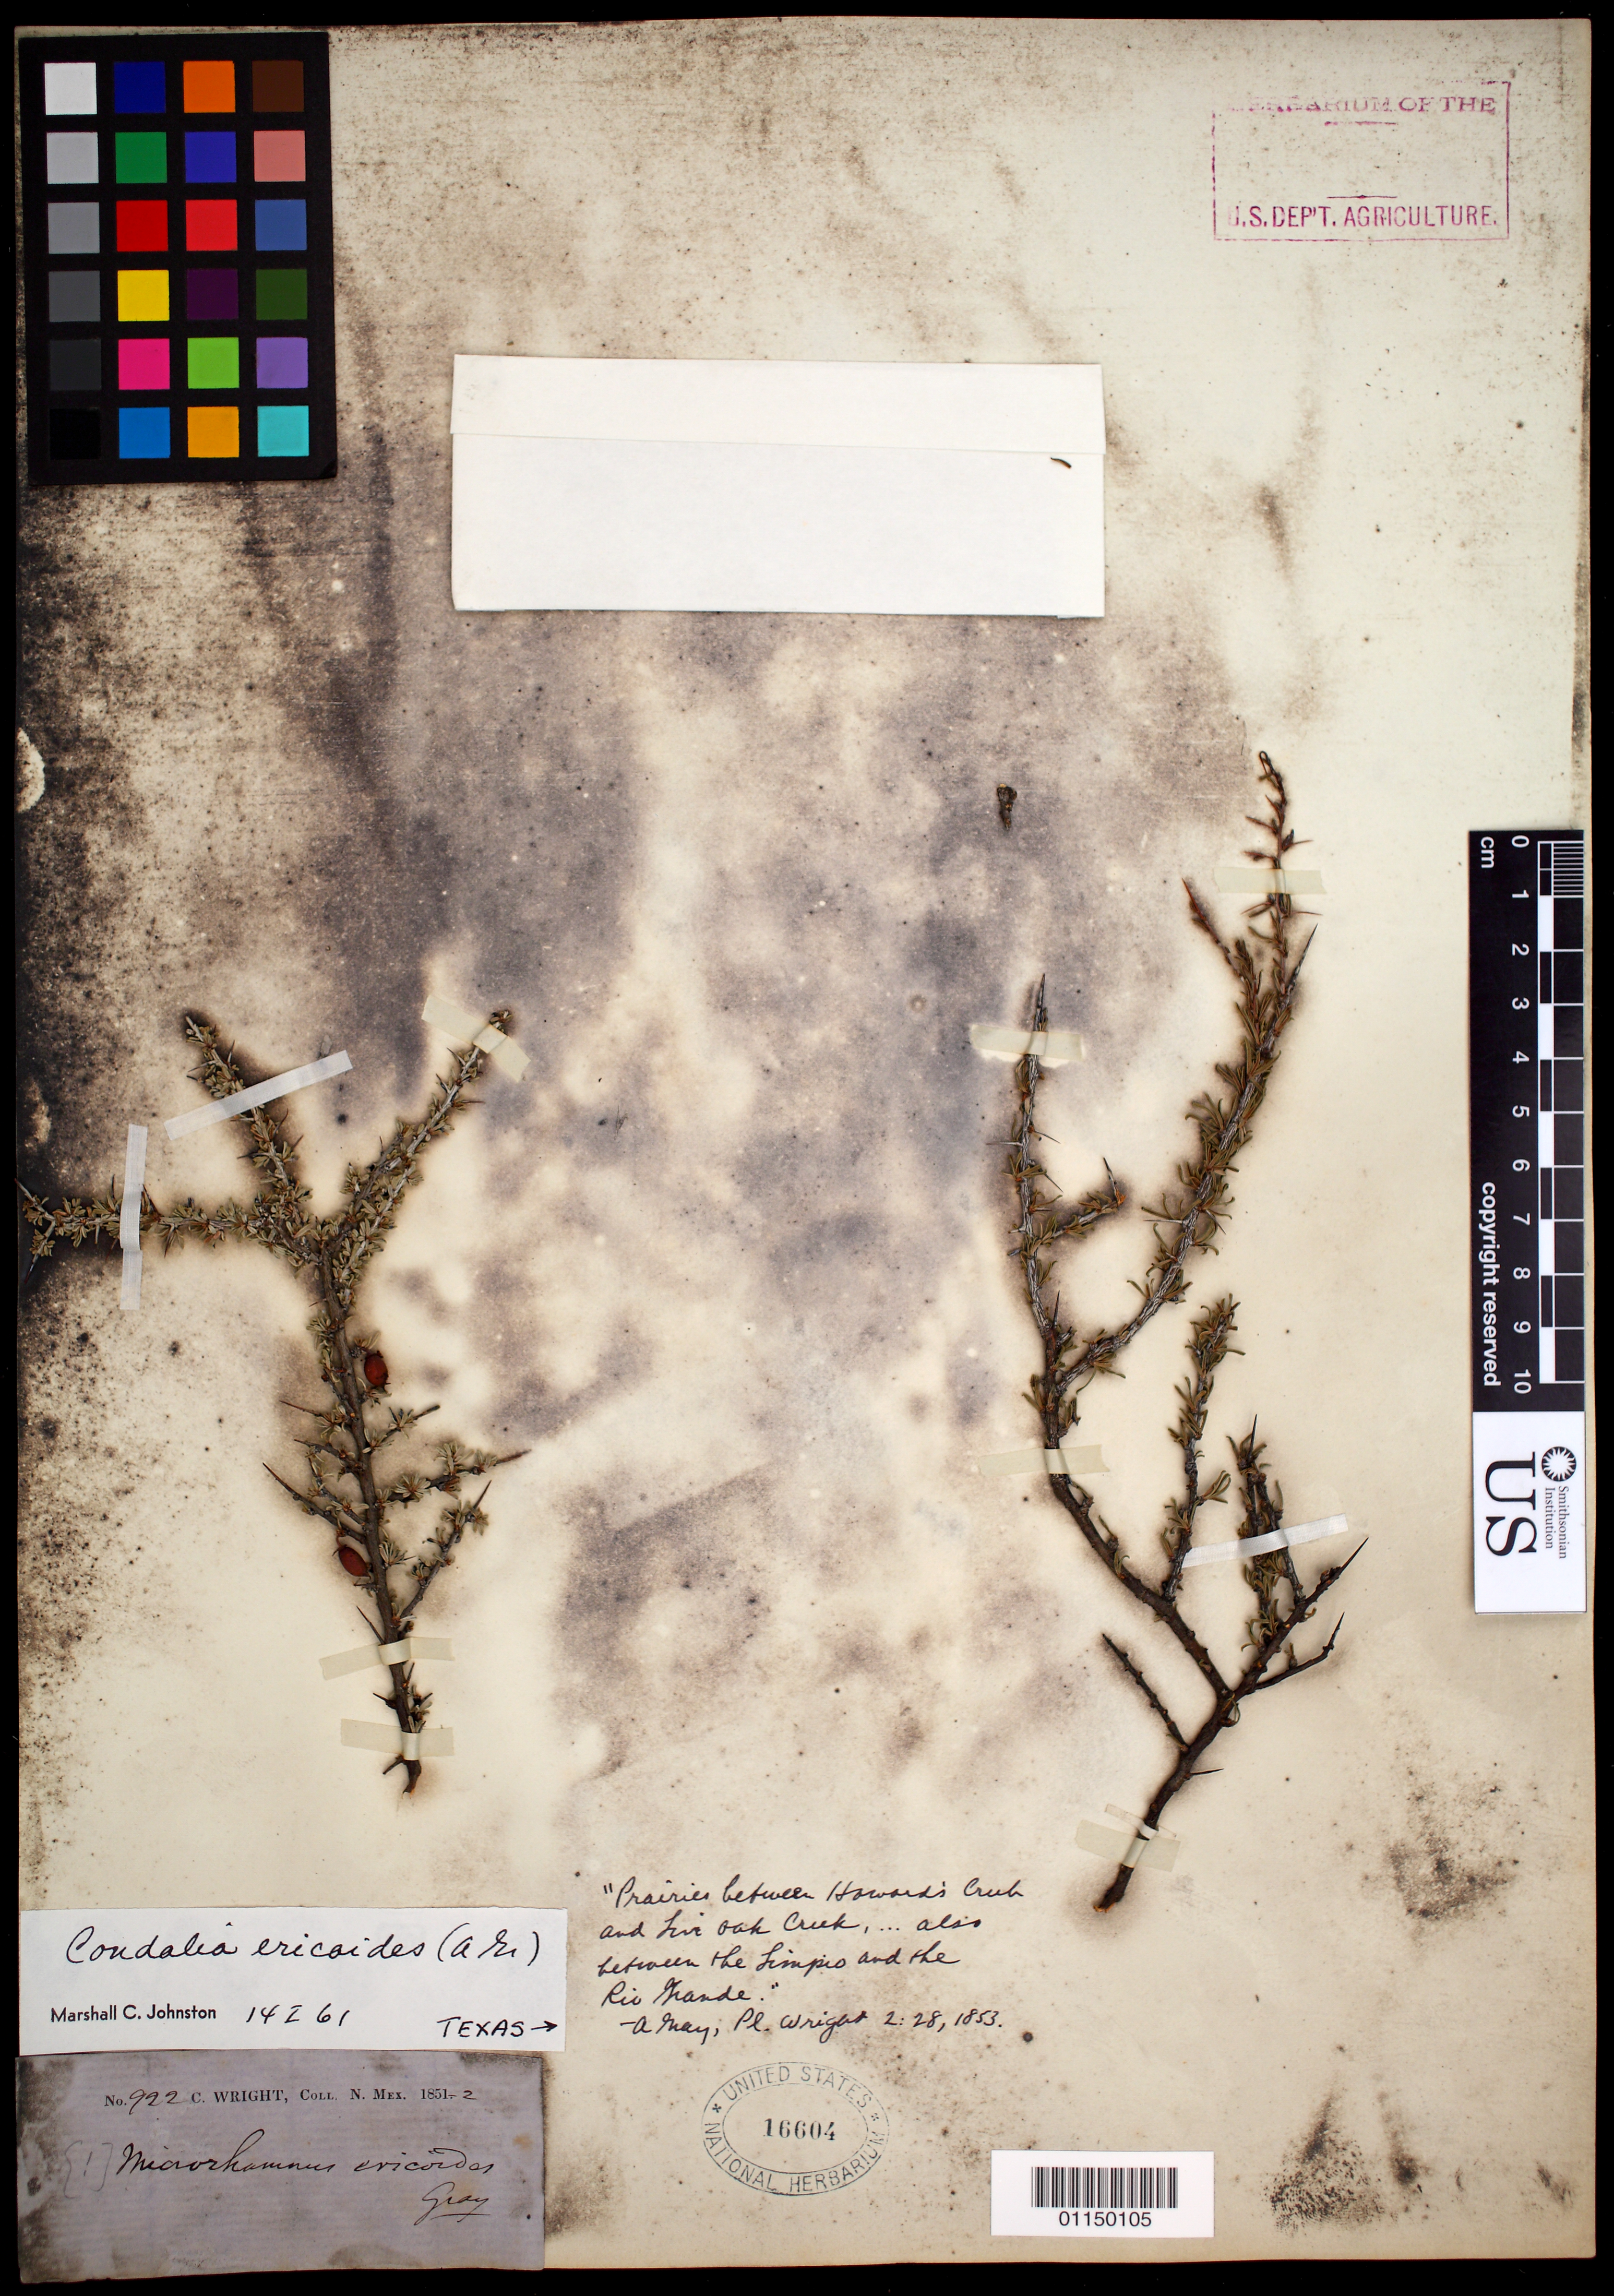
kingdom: Plantae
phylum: Tracheophyta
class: Magnoliopsida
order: Rosales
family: Rhamnaceae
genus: Microrhamnus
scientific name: Microrhamnus ericoides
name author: A. Gray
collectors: C. Wright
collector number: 922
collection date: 1851/1852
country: United States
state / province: New Mexico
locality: "N. Mex." [=northern Mexico or New Mexico? either way possibly referring to present-day Arizona or Texas]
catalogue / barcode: US 16604